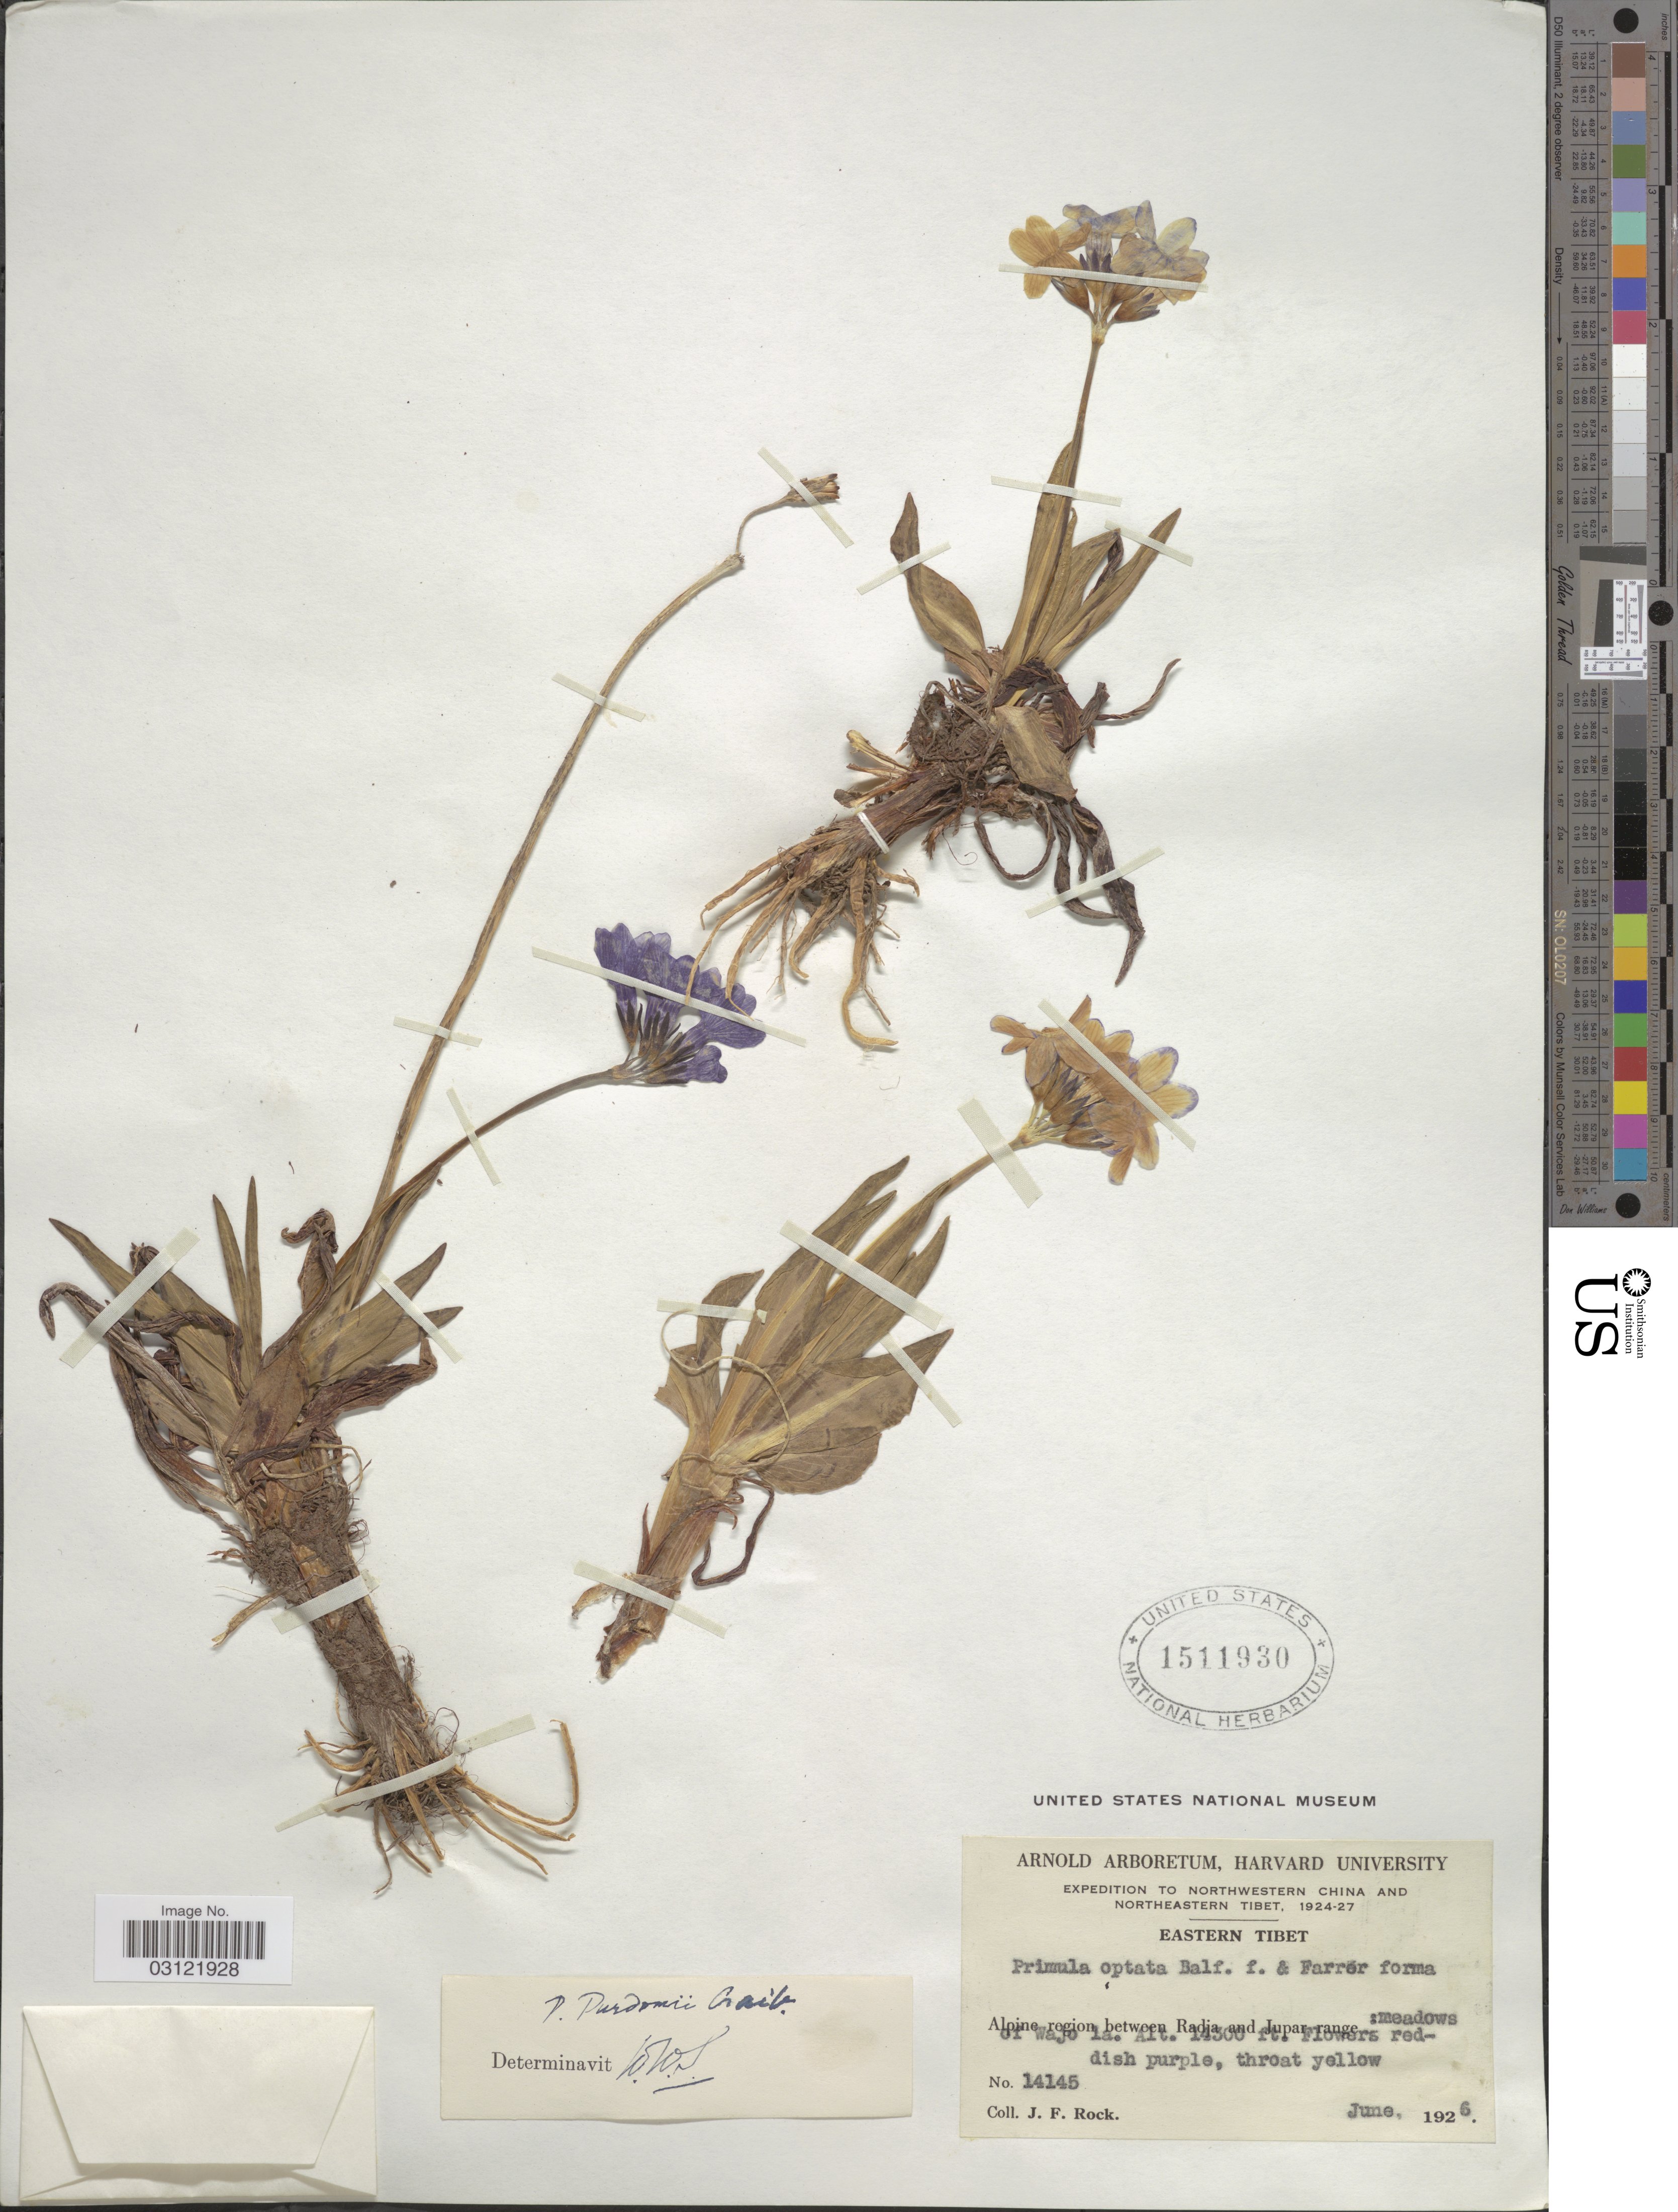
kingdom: Plantae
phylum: Tracheophyta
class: Magnoliopsida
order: Ericales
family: Primulaceae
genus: Primula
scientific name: Primula purdomii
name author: Craib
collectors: J. Rock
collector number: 14145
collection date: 1926-06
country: China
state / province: Xizang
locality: Eastern Tibet. Alpine region between Radja and Jupar range: meadows of Wajo la.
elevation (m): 4359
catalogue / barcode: US 1511930